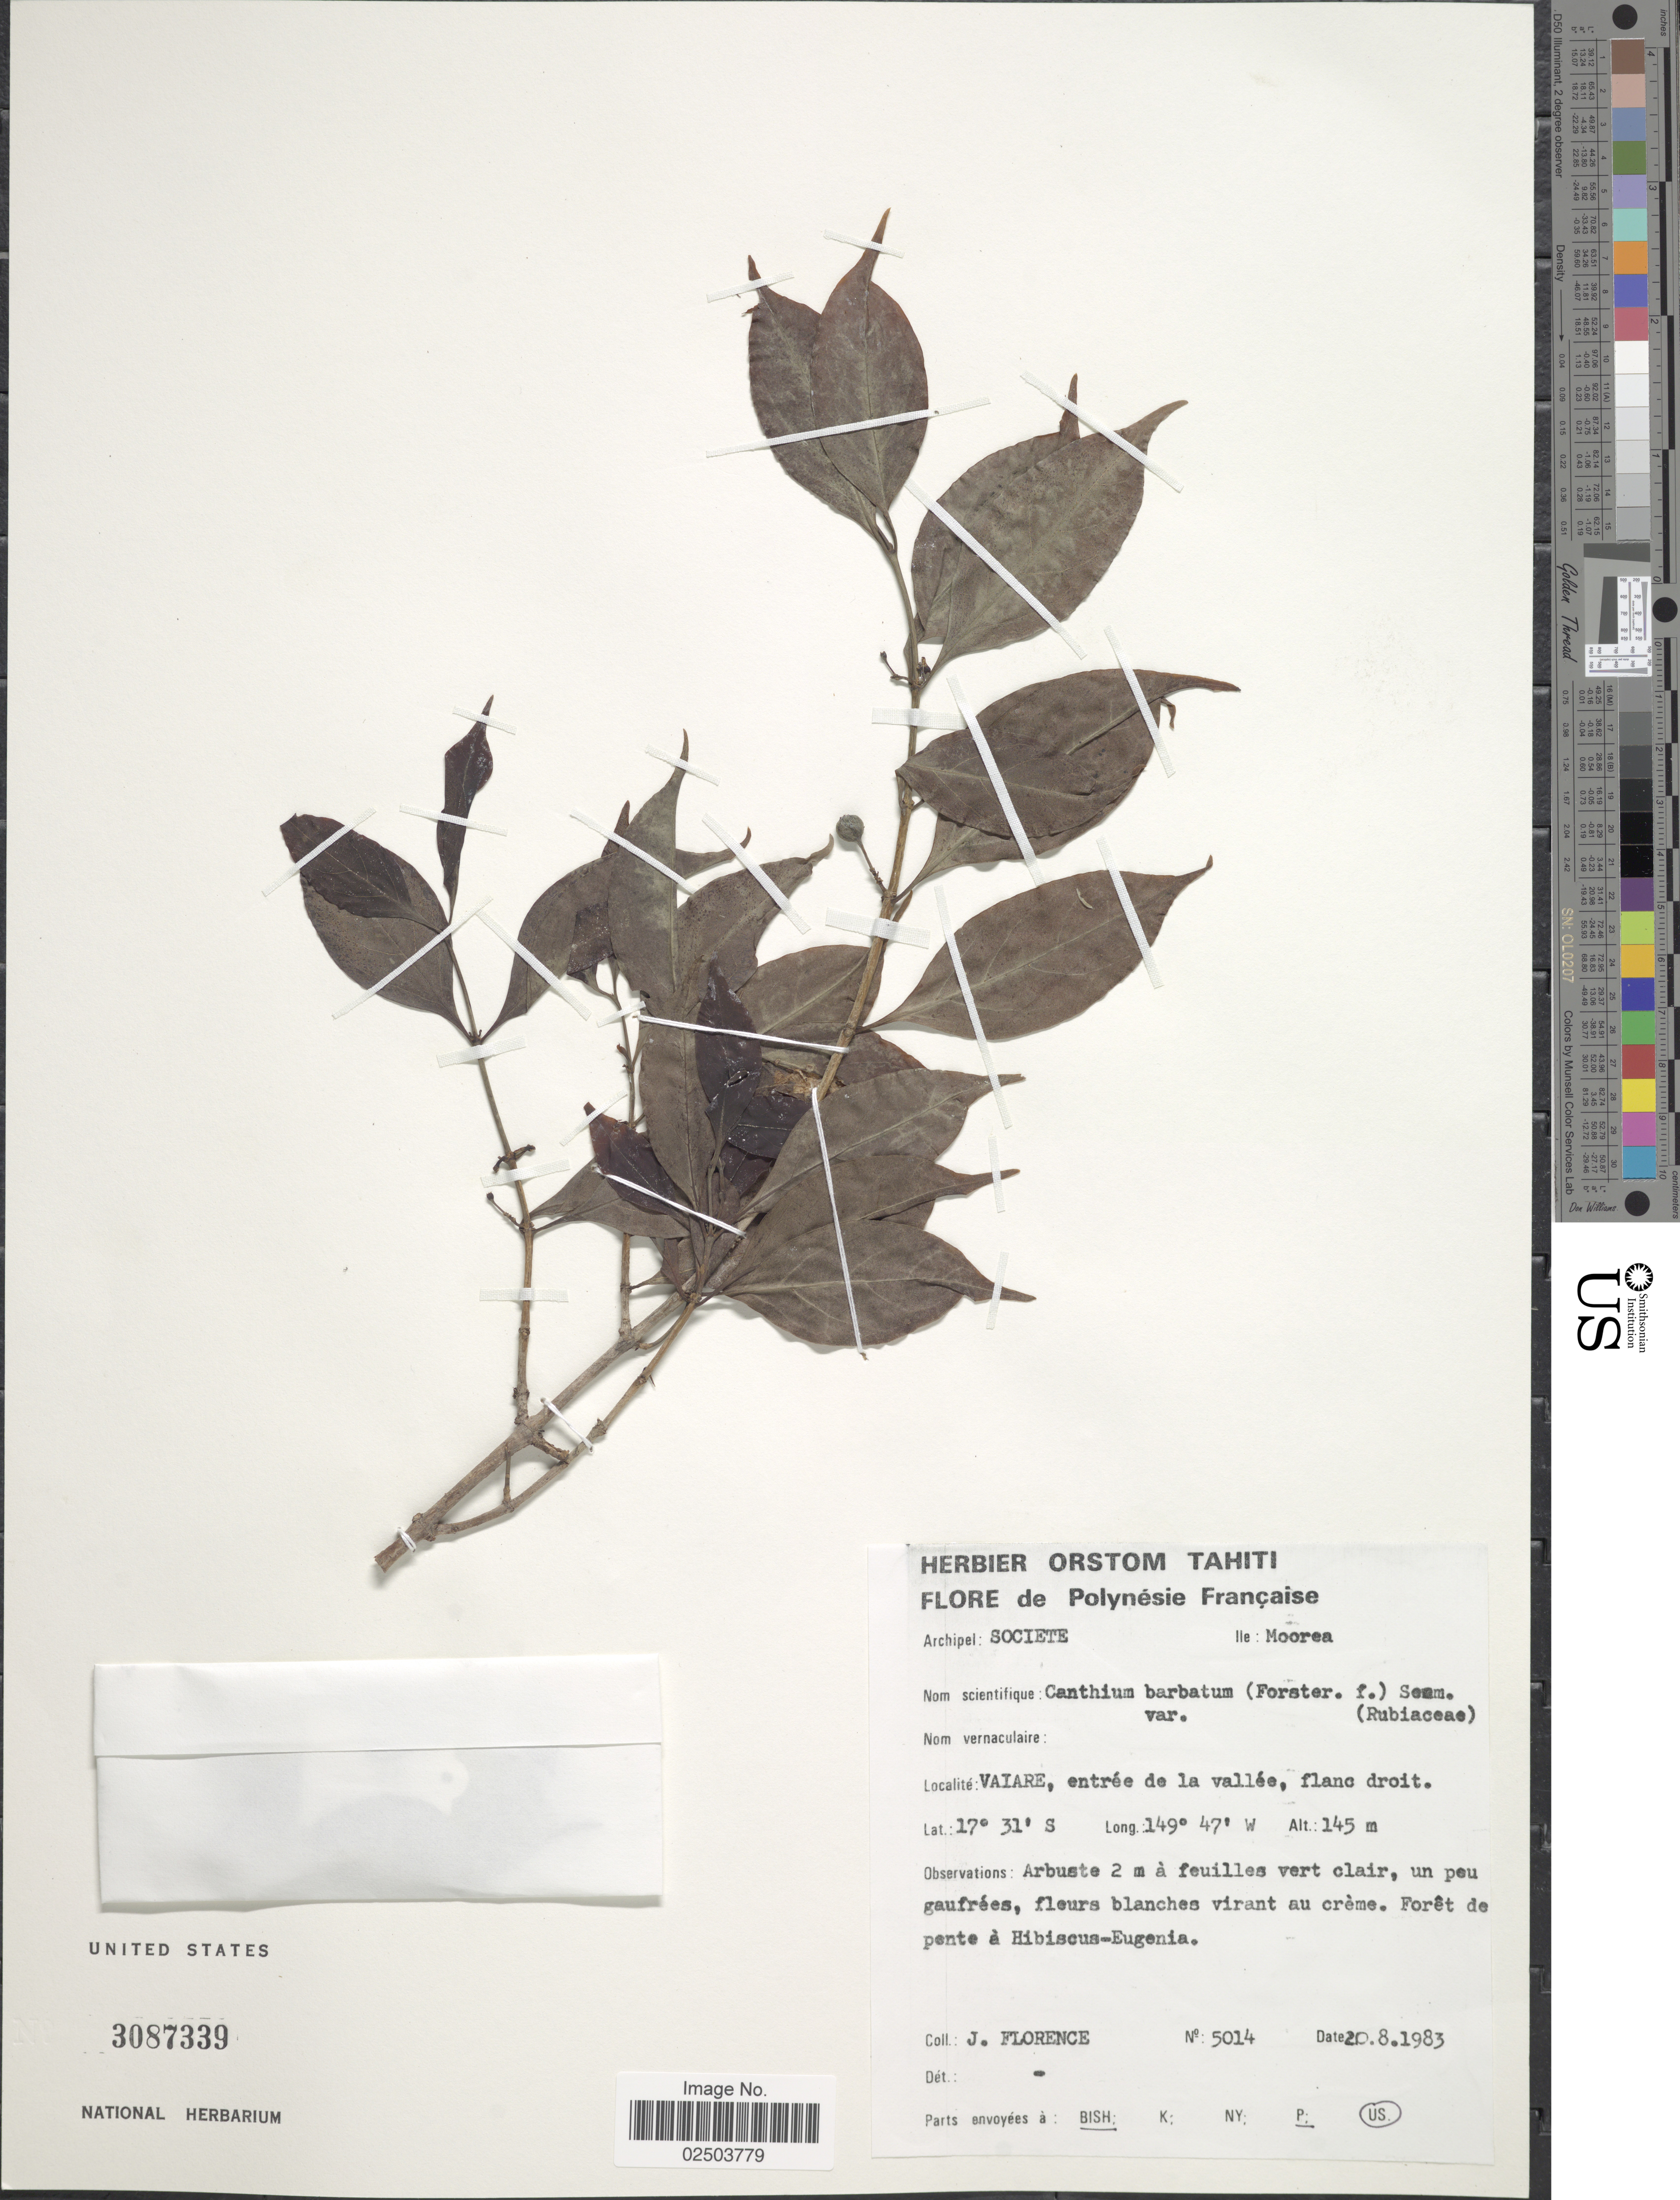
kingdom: Plantae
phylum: Tracheophyta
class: Magnoliopsida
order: Gentianales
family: Rubiaceae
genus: Cyclophyllum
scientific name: Cyclophyllum barbatum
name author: (G. Forst.) N. Hallé & J. Florence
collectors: J. Florence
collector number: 5014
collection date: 1983-08-20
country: French Polynesia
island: Moorea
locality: Archipel: Societe, Ile: Moorea. Vaiare, entree de la vallee, flanc droit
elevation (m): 145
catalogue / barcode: US 3087339